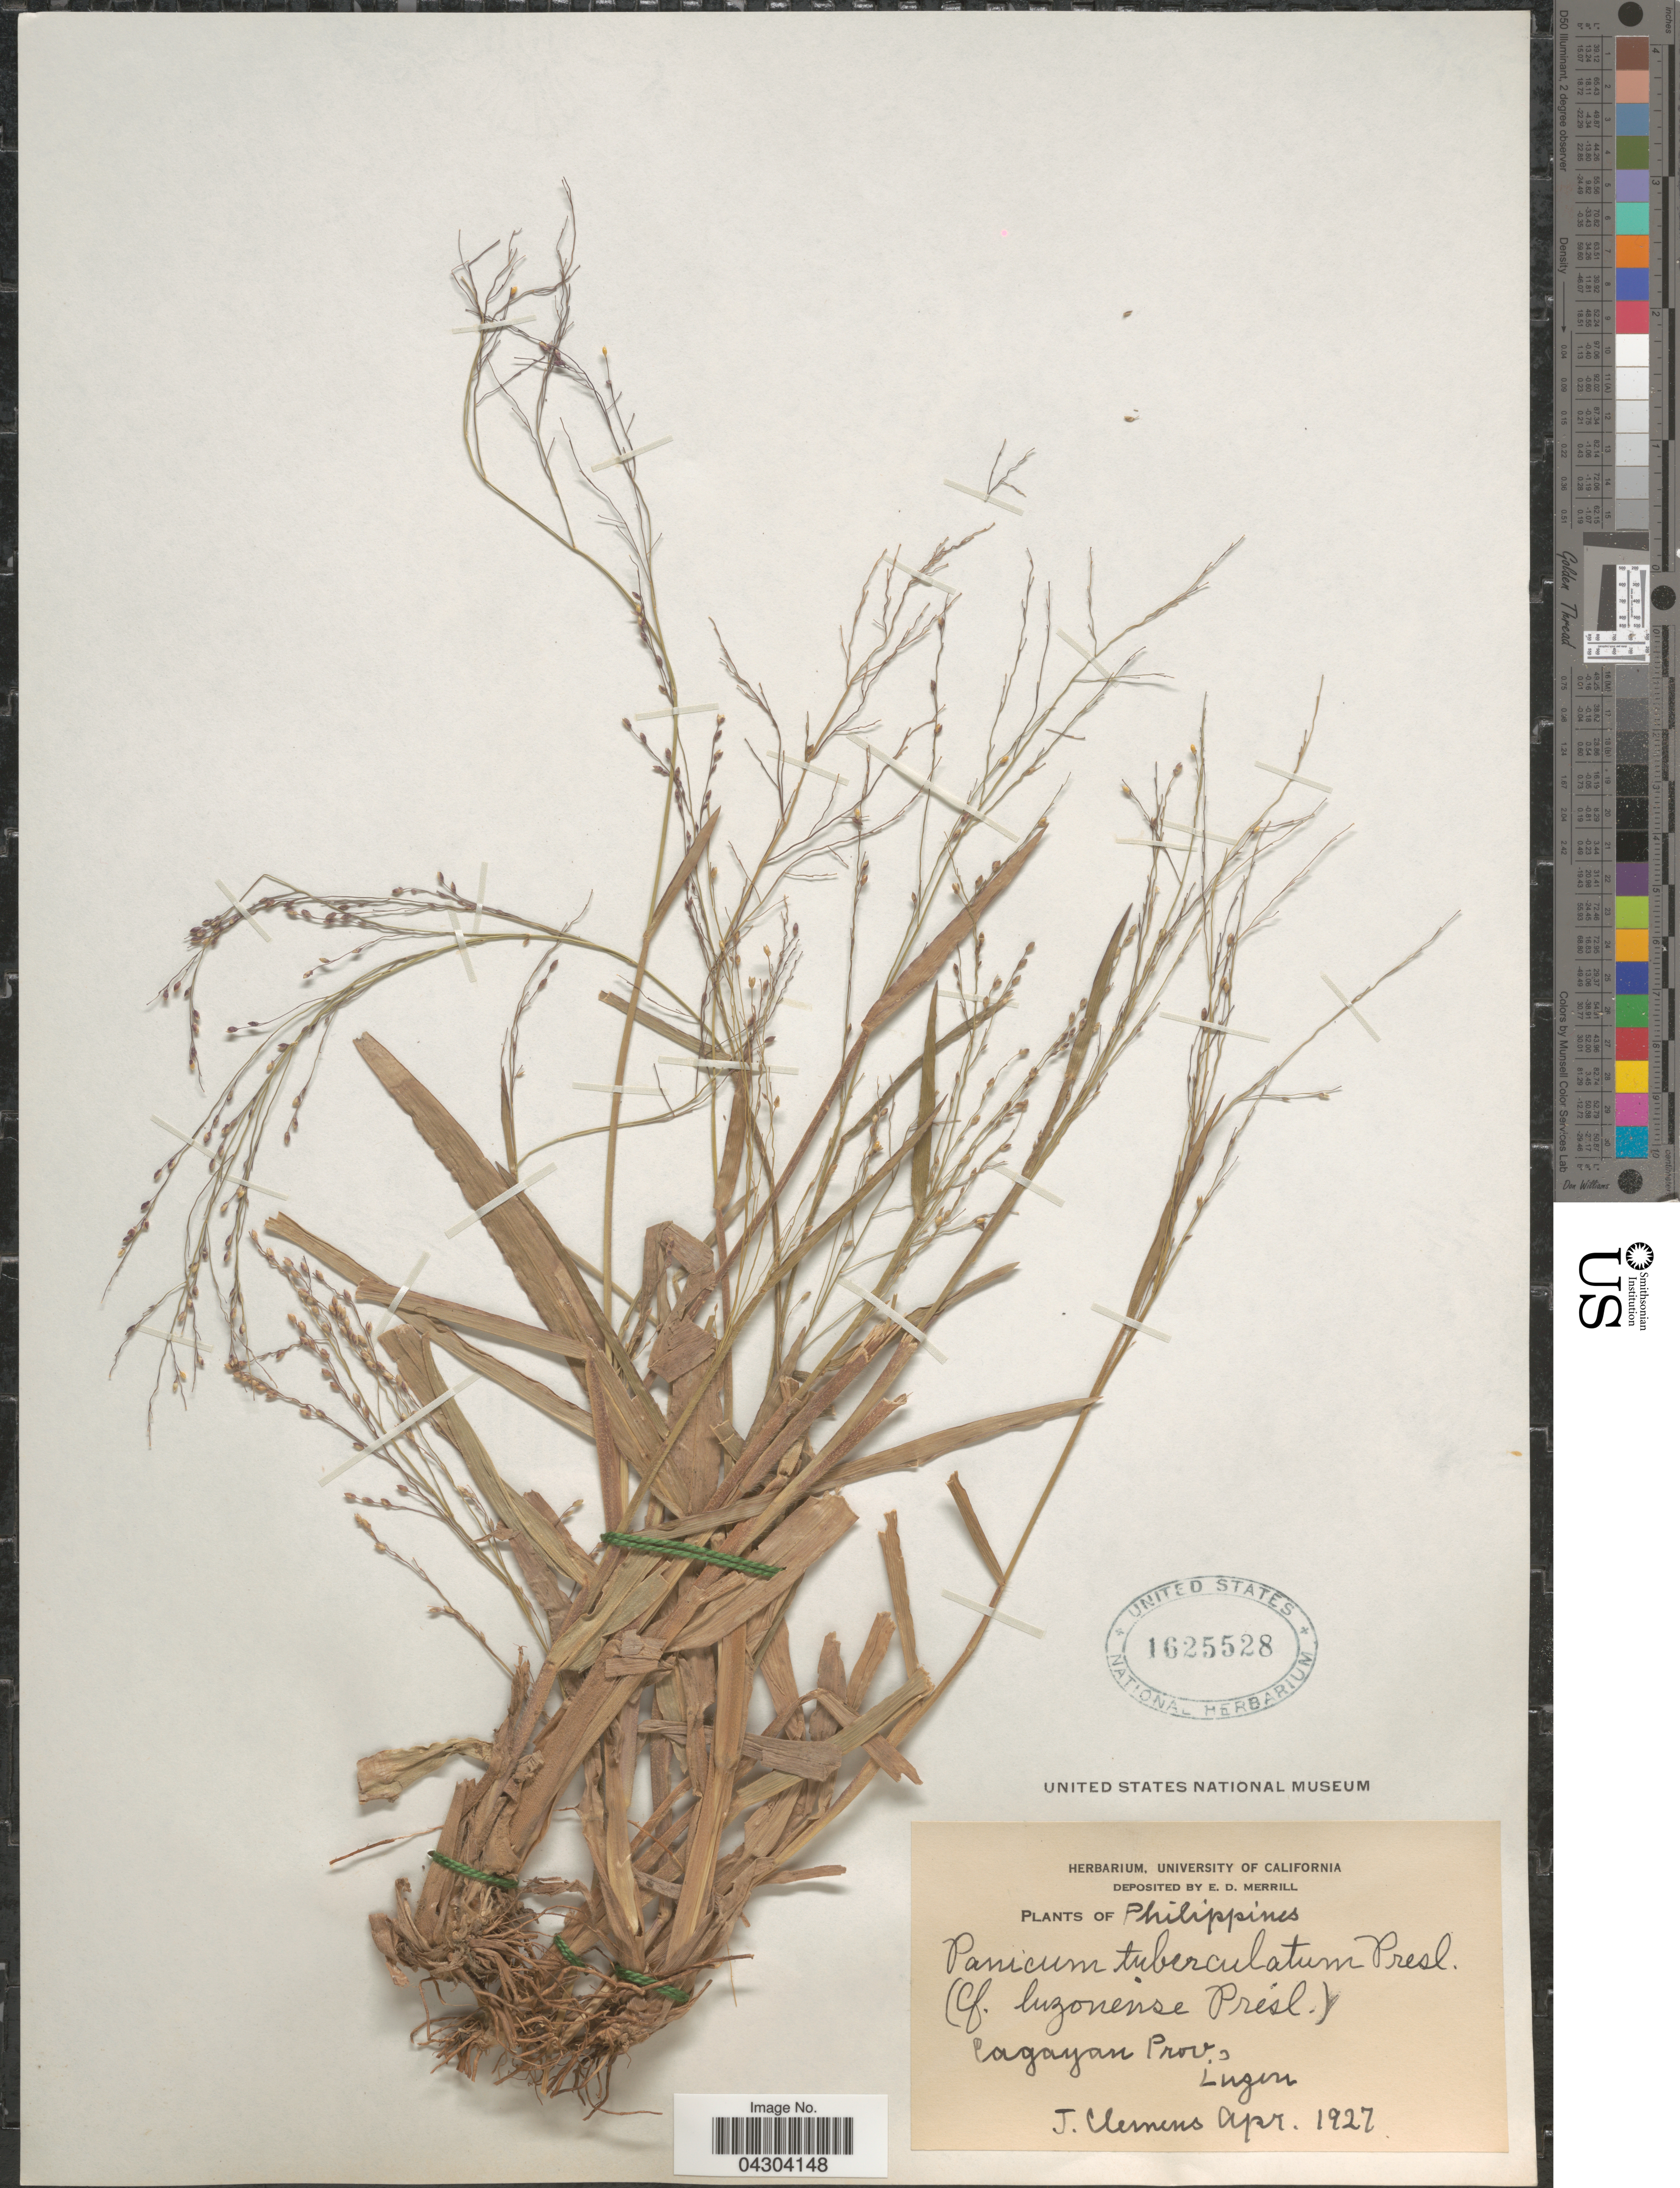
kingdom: Plantae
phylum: Tracheophyta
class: Liliopsida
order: Poales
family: Poaceae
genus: Panicum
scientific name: Panicum luzonense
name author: J. Presl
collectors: J. Clemens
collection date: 1927-04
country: Philippines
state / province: Cagayan Valley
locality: Cagayan Prov., Luzon.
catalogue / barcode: US 1625528